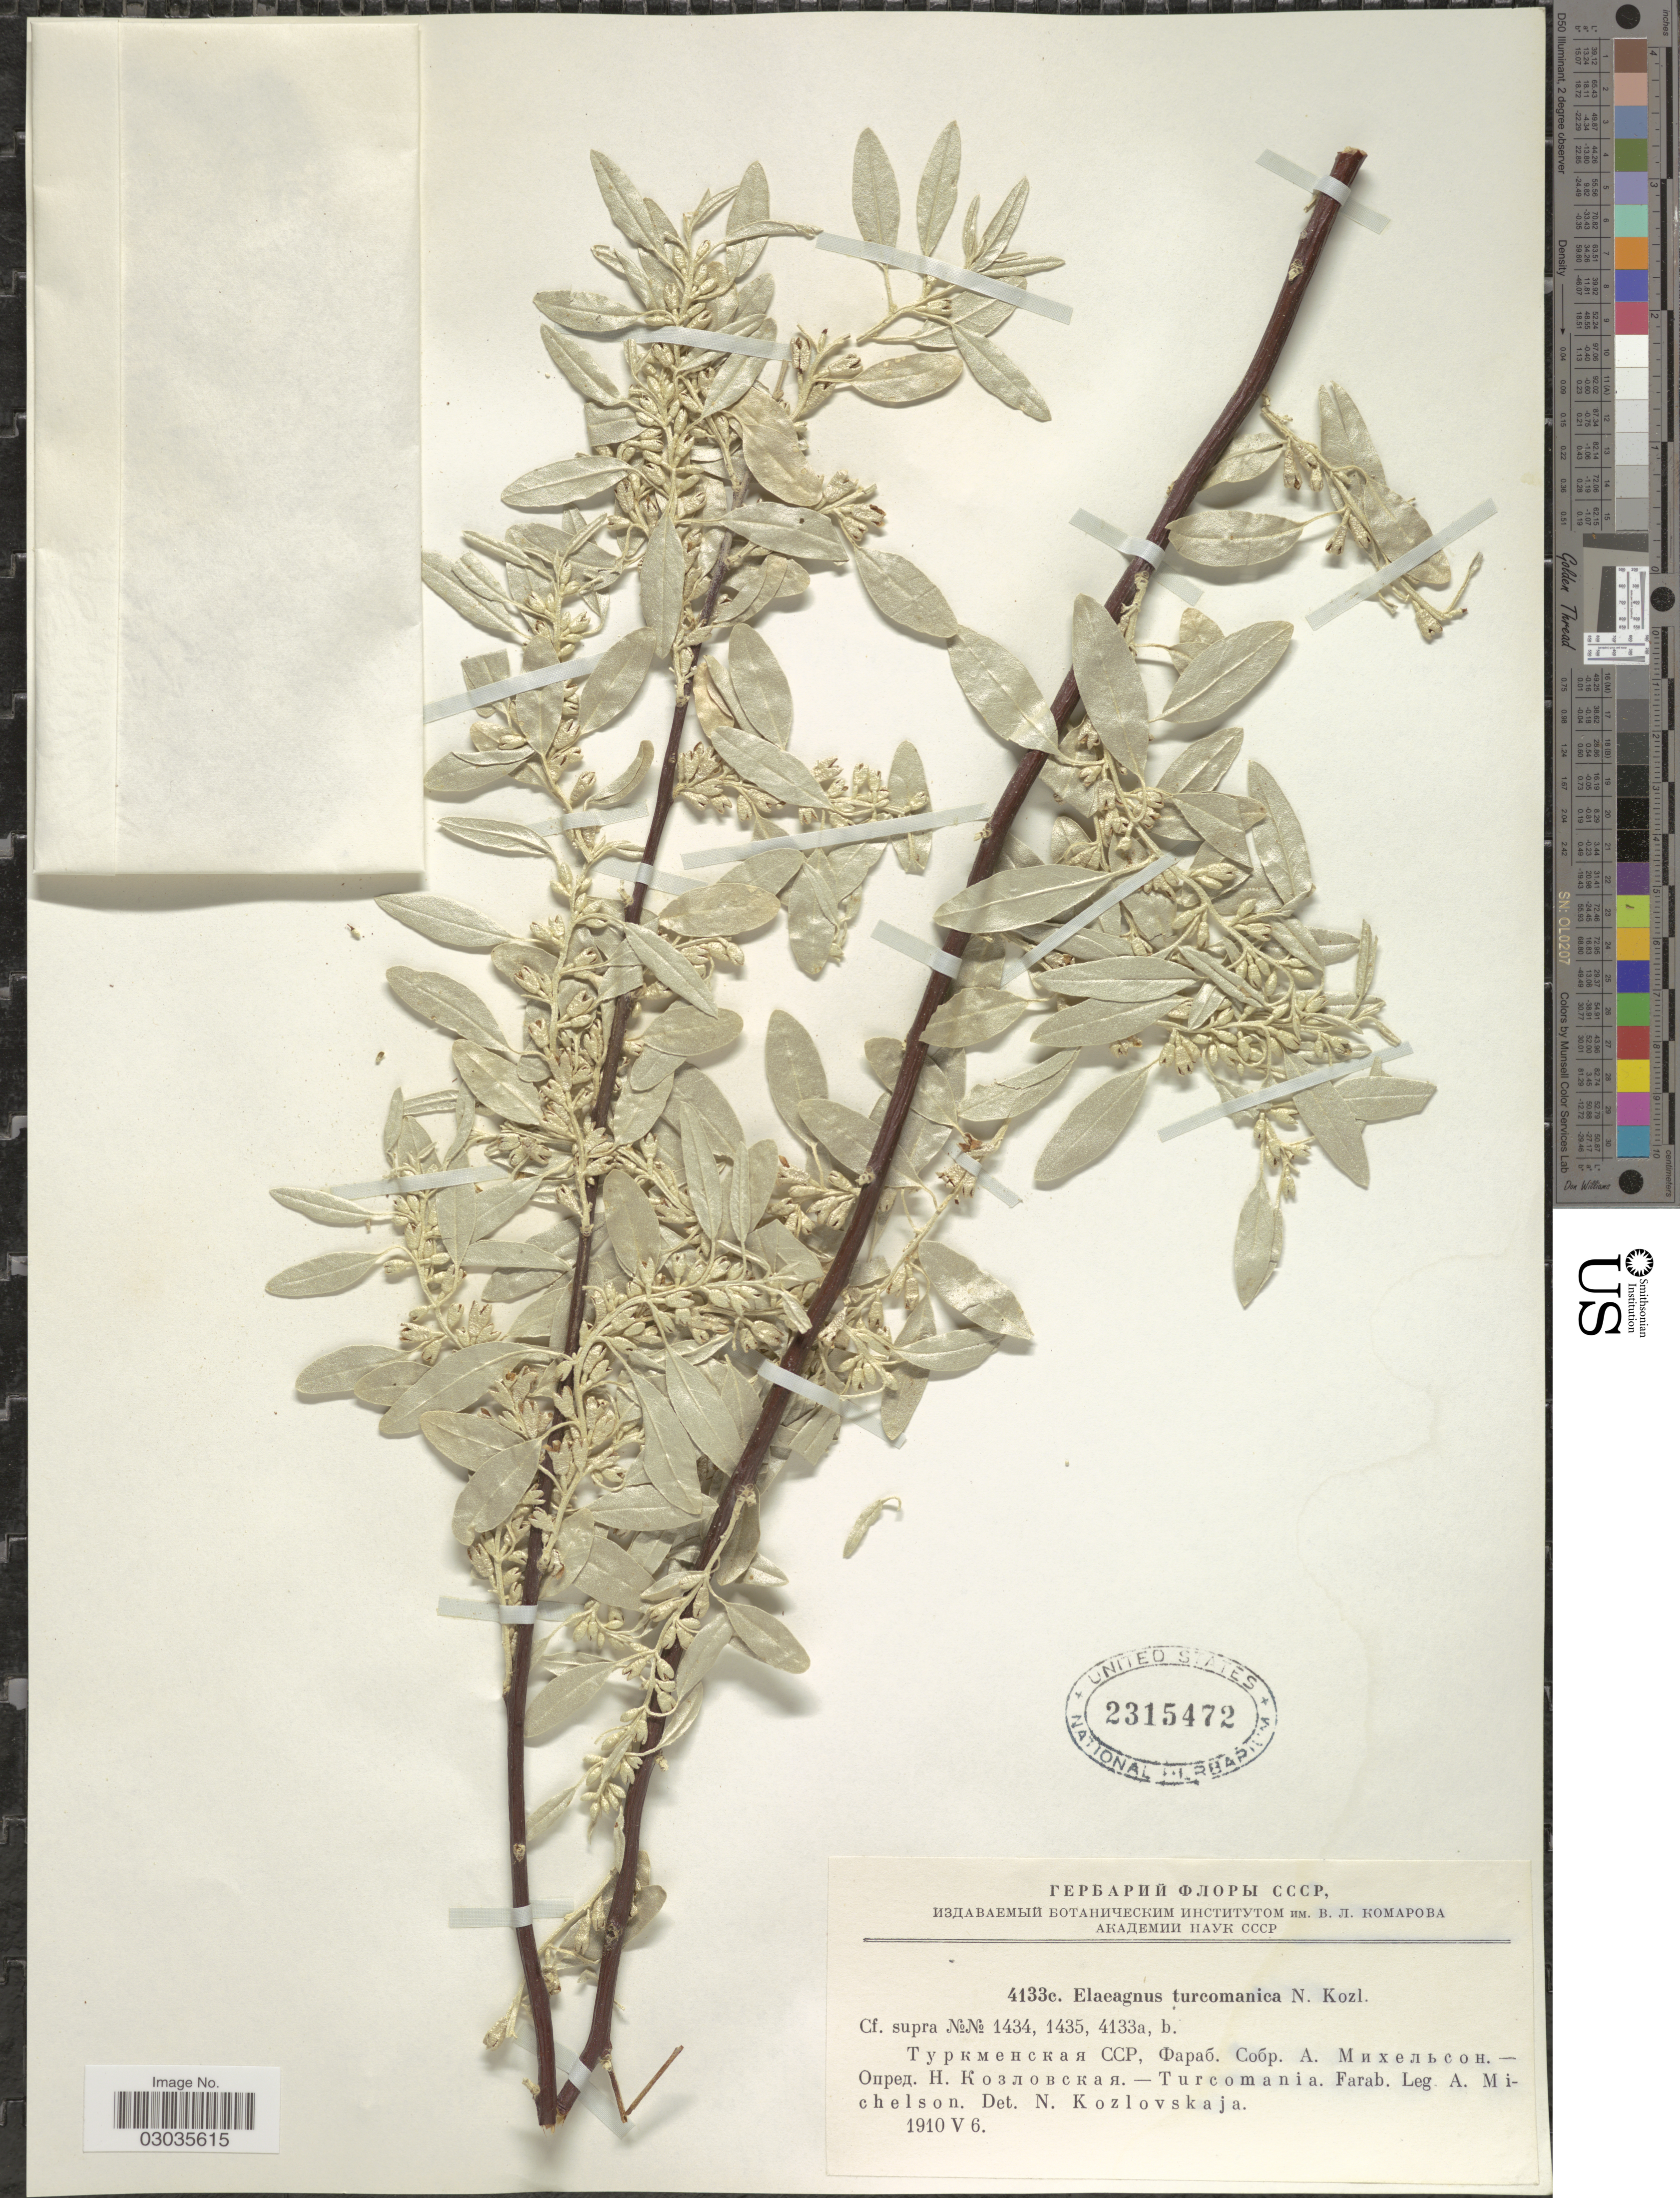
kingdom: Plantae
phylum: Tracheophyta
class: Magnoliopsida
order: Rosales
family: Elaeagnaceae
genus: Elaeagnus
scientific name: Elaeagnus turcomanica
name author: Kozlowsk.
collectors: A. Michelson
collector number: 4133c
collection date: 1910-05-06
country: Iran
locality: Turcomania. Farab.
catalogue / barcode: US 2315472